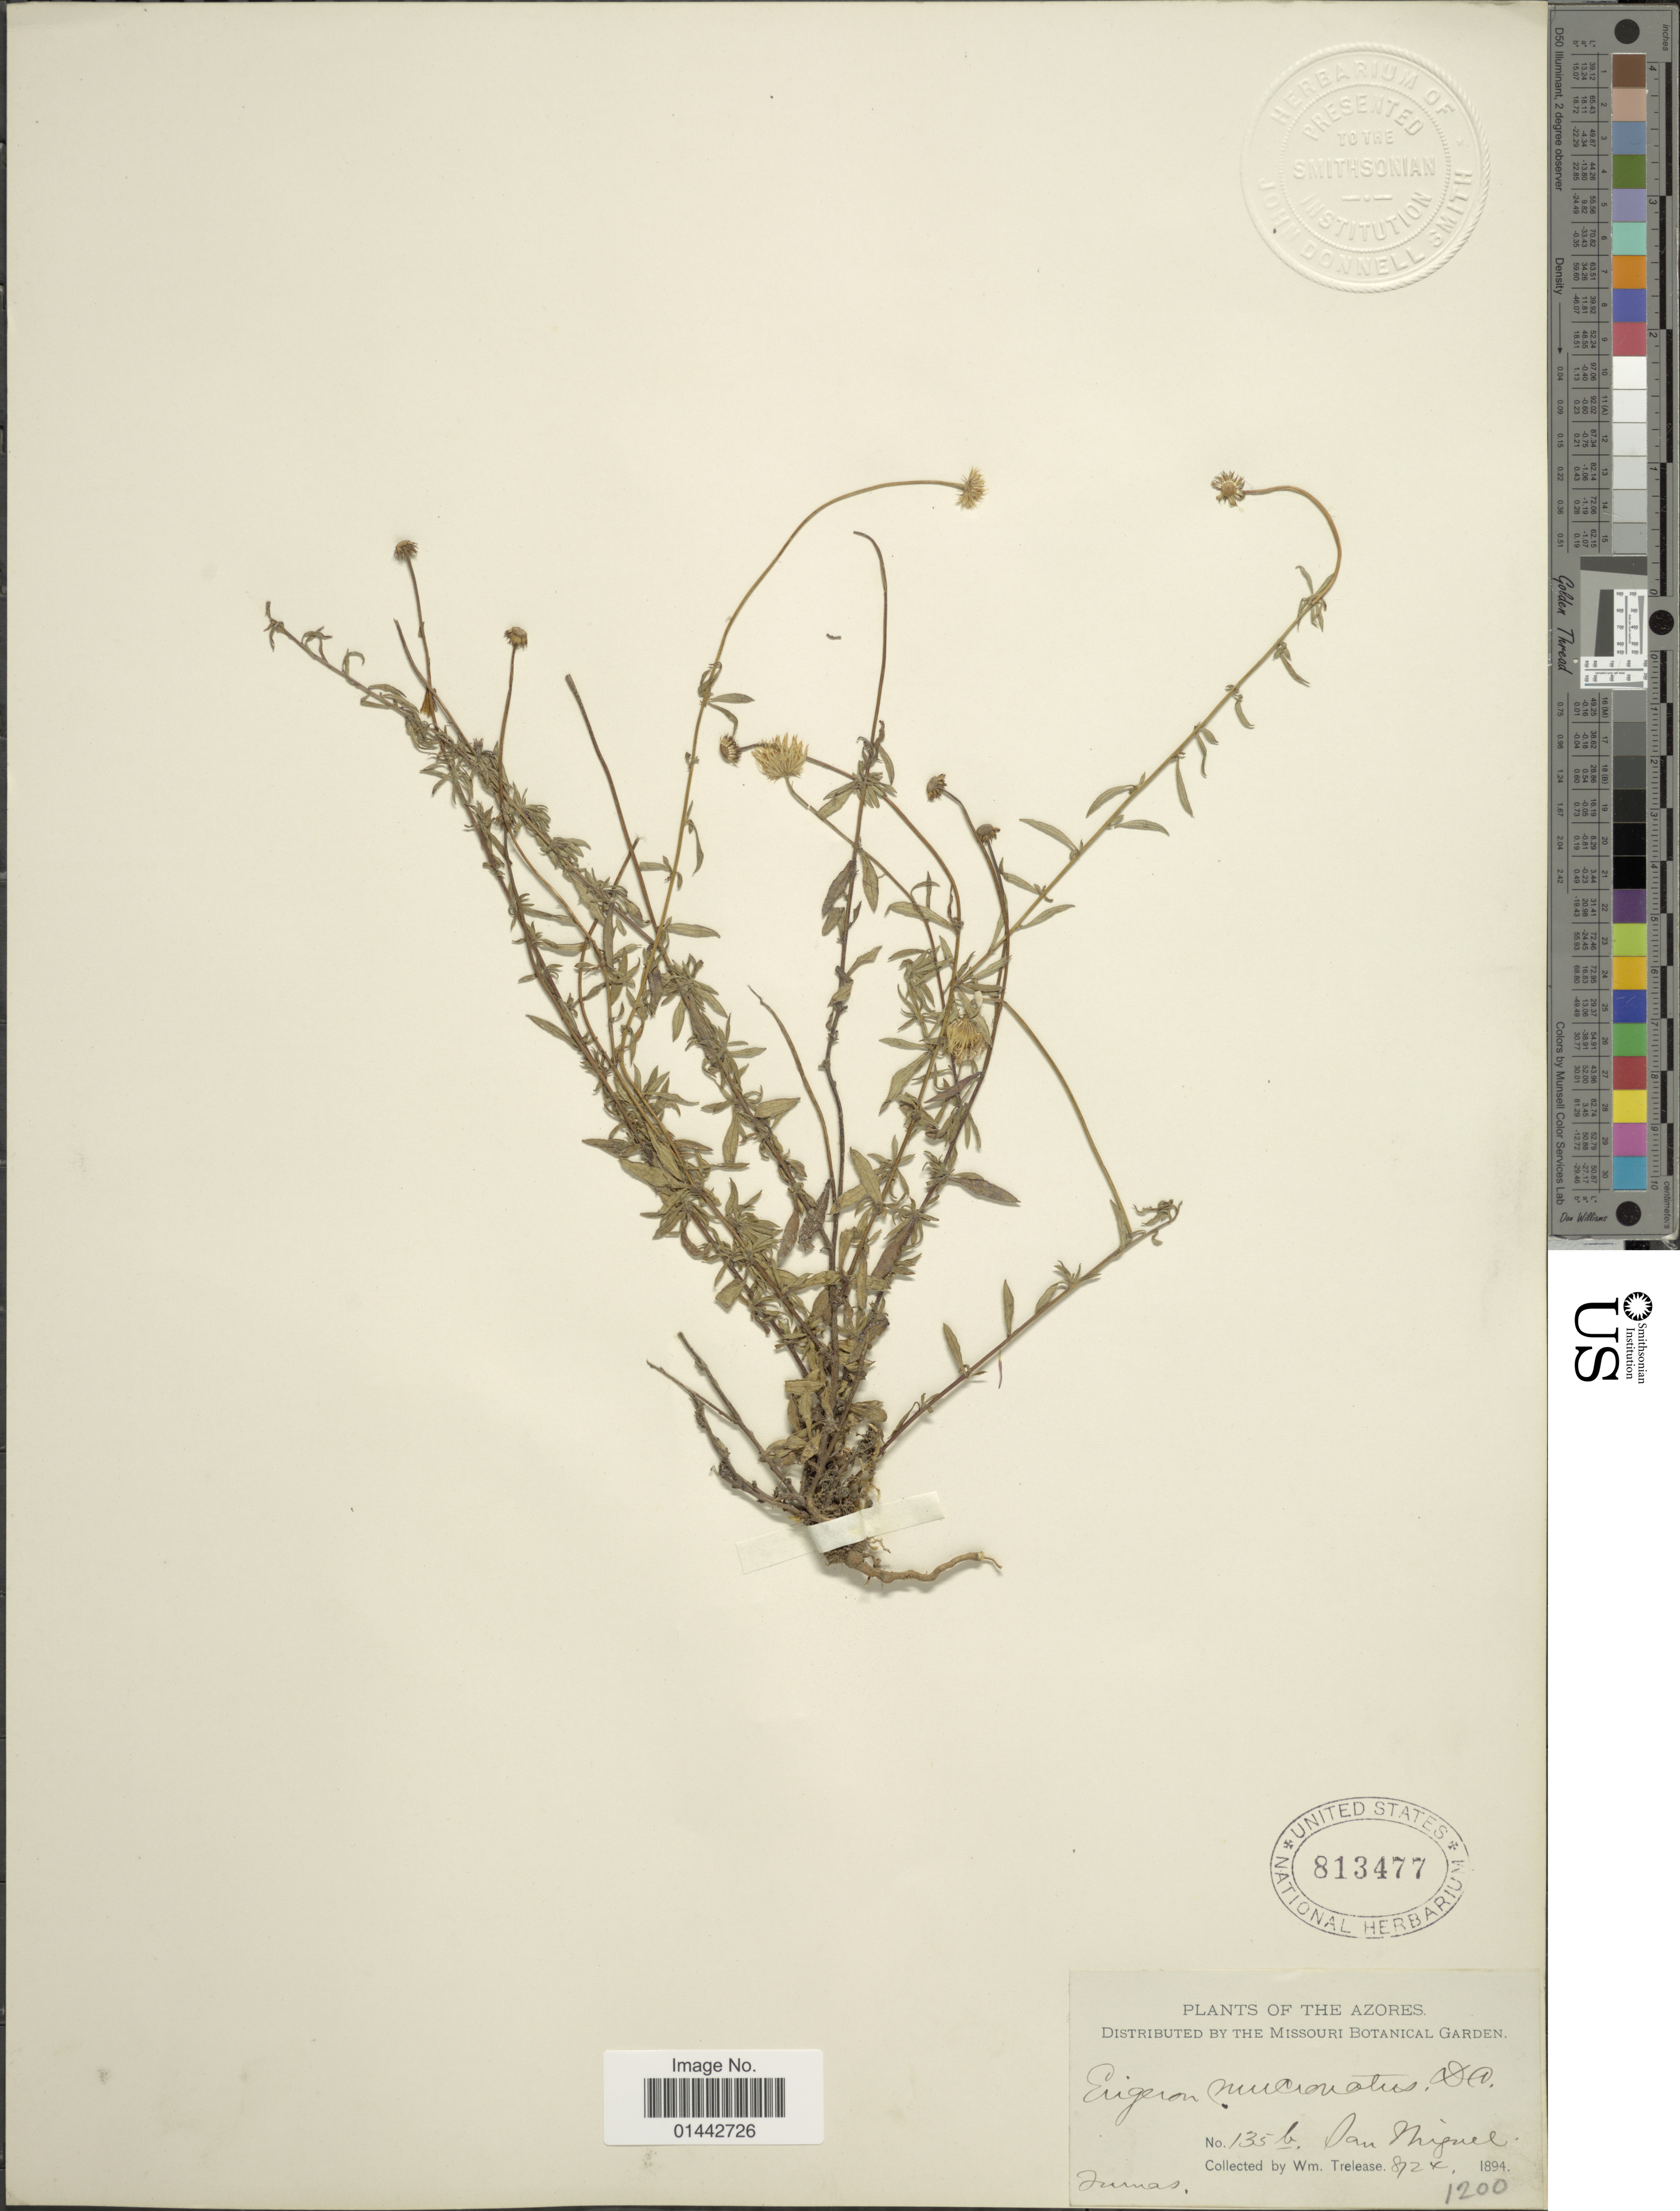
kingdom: Plantae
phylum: Tracheophyta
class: Magnoliopsida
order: Asterales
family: Asteraceae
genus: Erigeron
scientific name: Erigeron karvinskianus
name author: DC.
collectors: W. Trelease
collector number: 1200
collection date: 1894-08-24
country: Portugal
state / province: Azores (Aut. Reg.)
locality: San Miguel, Jumas. [interpreted]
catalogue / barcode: US 813477